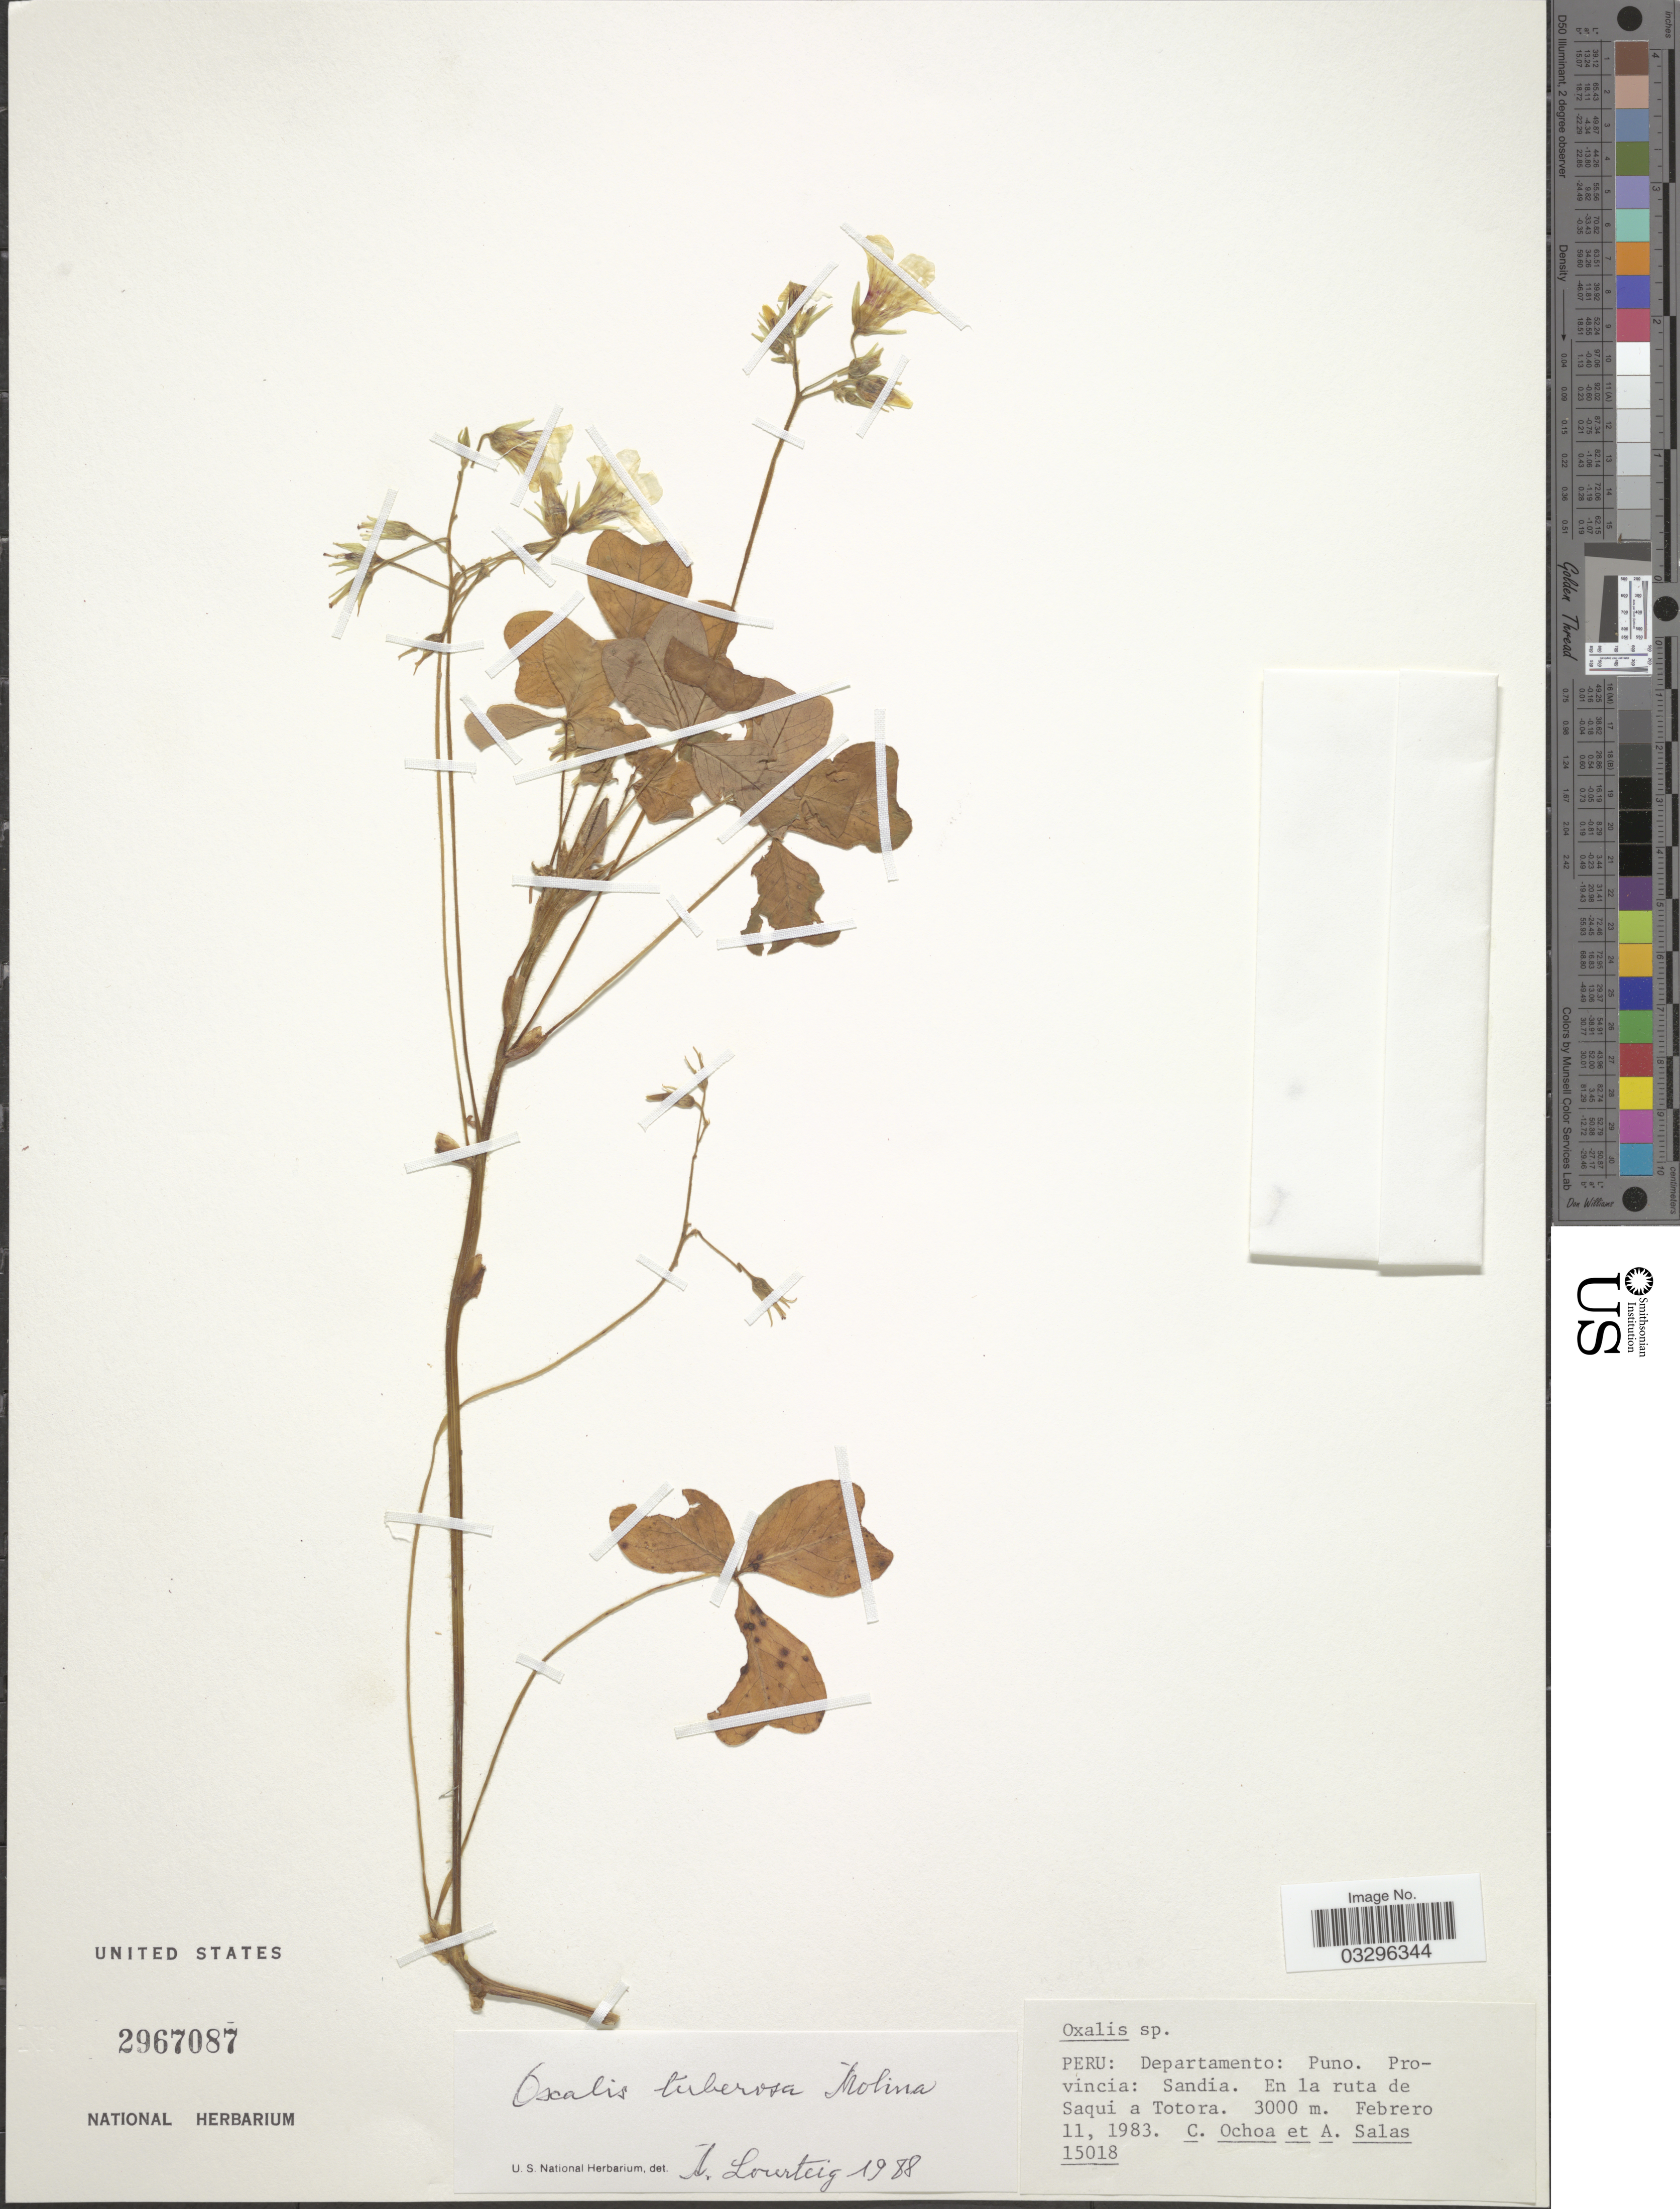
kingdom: Plantae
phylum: Tracheophyta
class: Magnoliopsida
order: Oxalidales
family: Oxalidaceae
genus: Oxalis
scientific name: Oxalis tuberosa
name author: Molina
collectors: C. Ochoa & A. Salas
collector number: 15018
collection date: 1983-02-11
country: Peru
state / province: Puno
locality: Departamento: Puno. Provincia: Sandia. En la ruta de Saqui a Totora.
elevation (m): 3000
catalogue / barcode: US 2967087